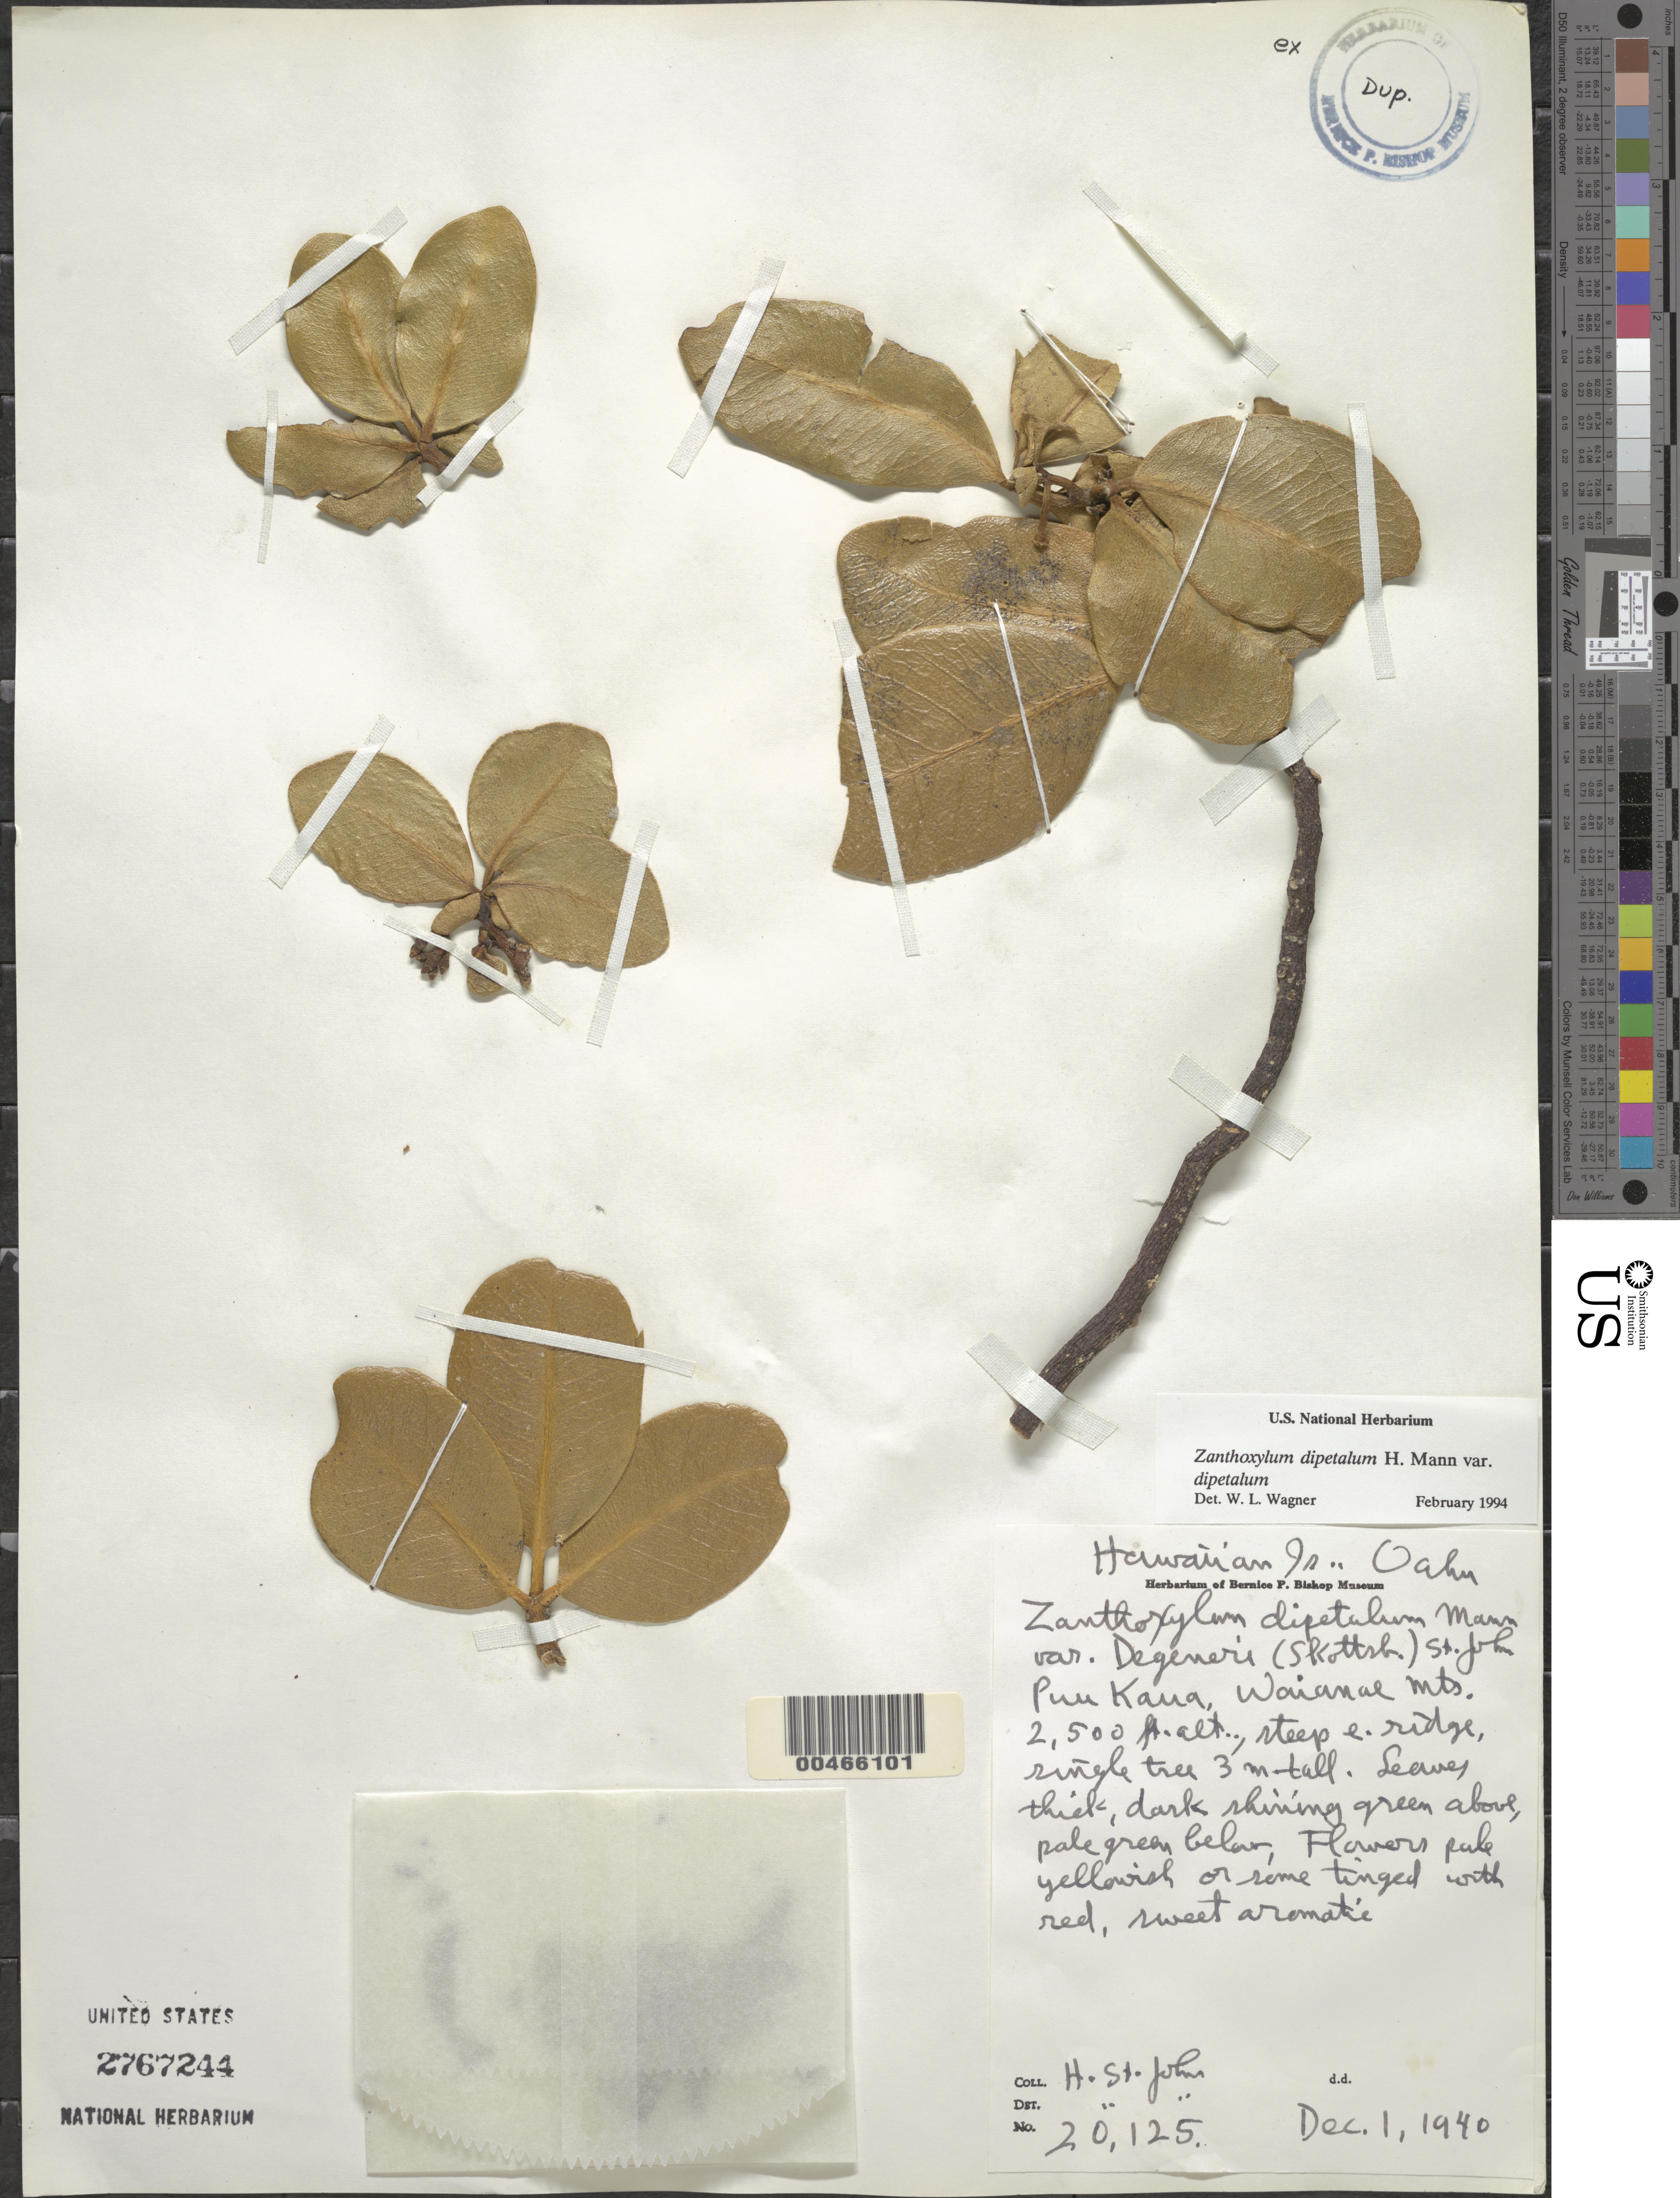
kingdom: Plantae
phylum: Tracheophyta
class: Magnoliopsida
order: Sapindales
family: Rutaceae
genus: Zanthoxylum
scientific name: Zanthoxylum dipetalum var. dipetalum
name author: H. Mann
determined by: Wagner, W. L., (BOT), Smithsonian Institution - National Museum of Natural History (UNITED STATES)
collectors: H. St. John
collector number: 20125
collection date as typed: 1 Dec 1940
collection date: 1940-12-01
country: United States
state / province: Hawaii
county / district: Honolulu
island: Oahu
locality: Puu Kaua, Waianae Mts.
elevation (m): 762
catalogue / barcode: US 2767244